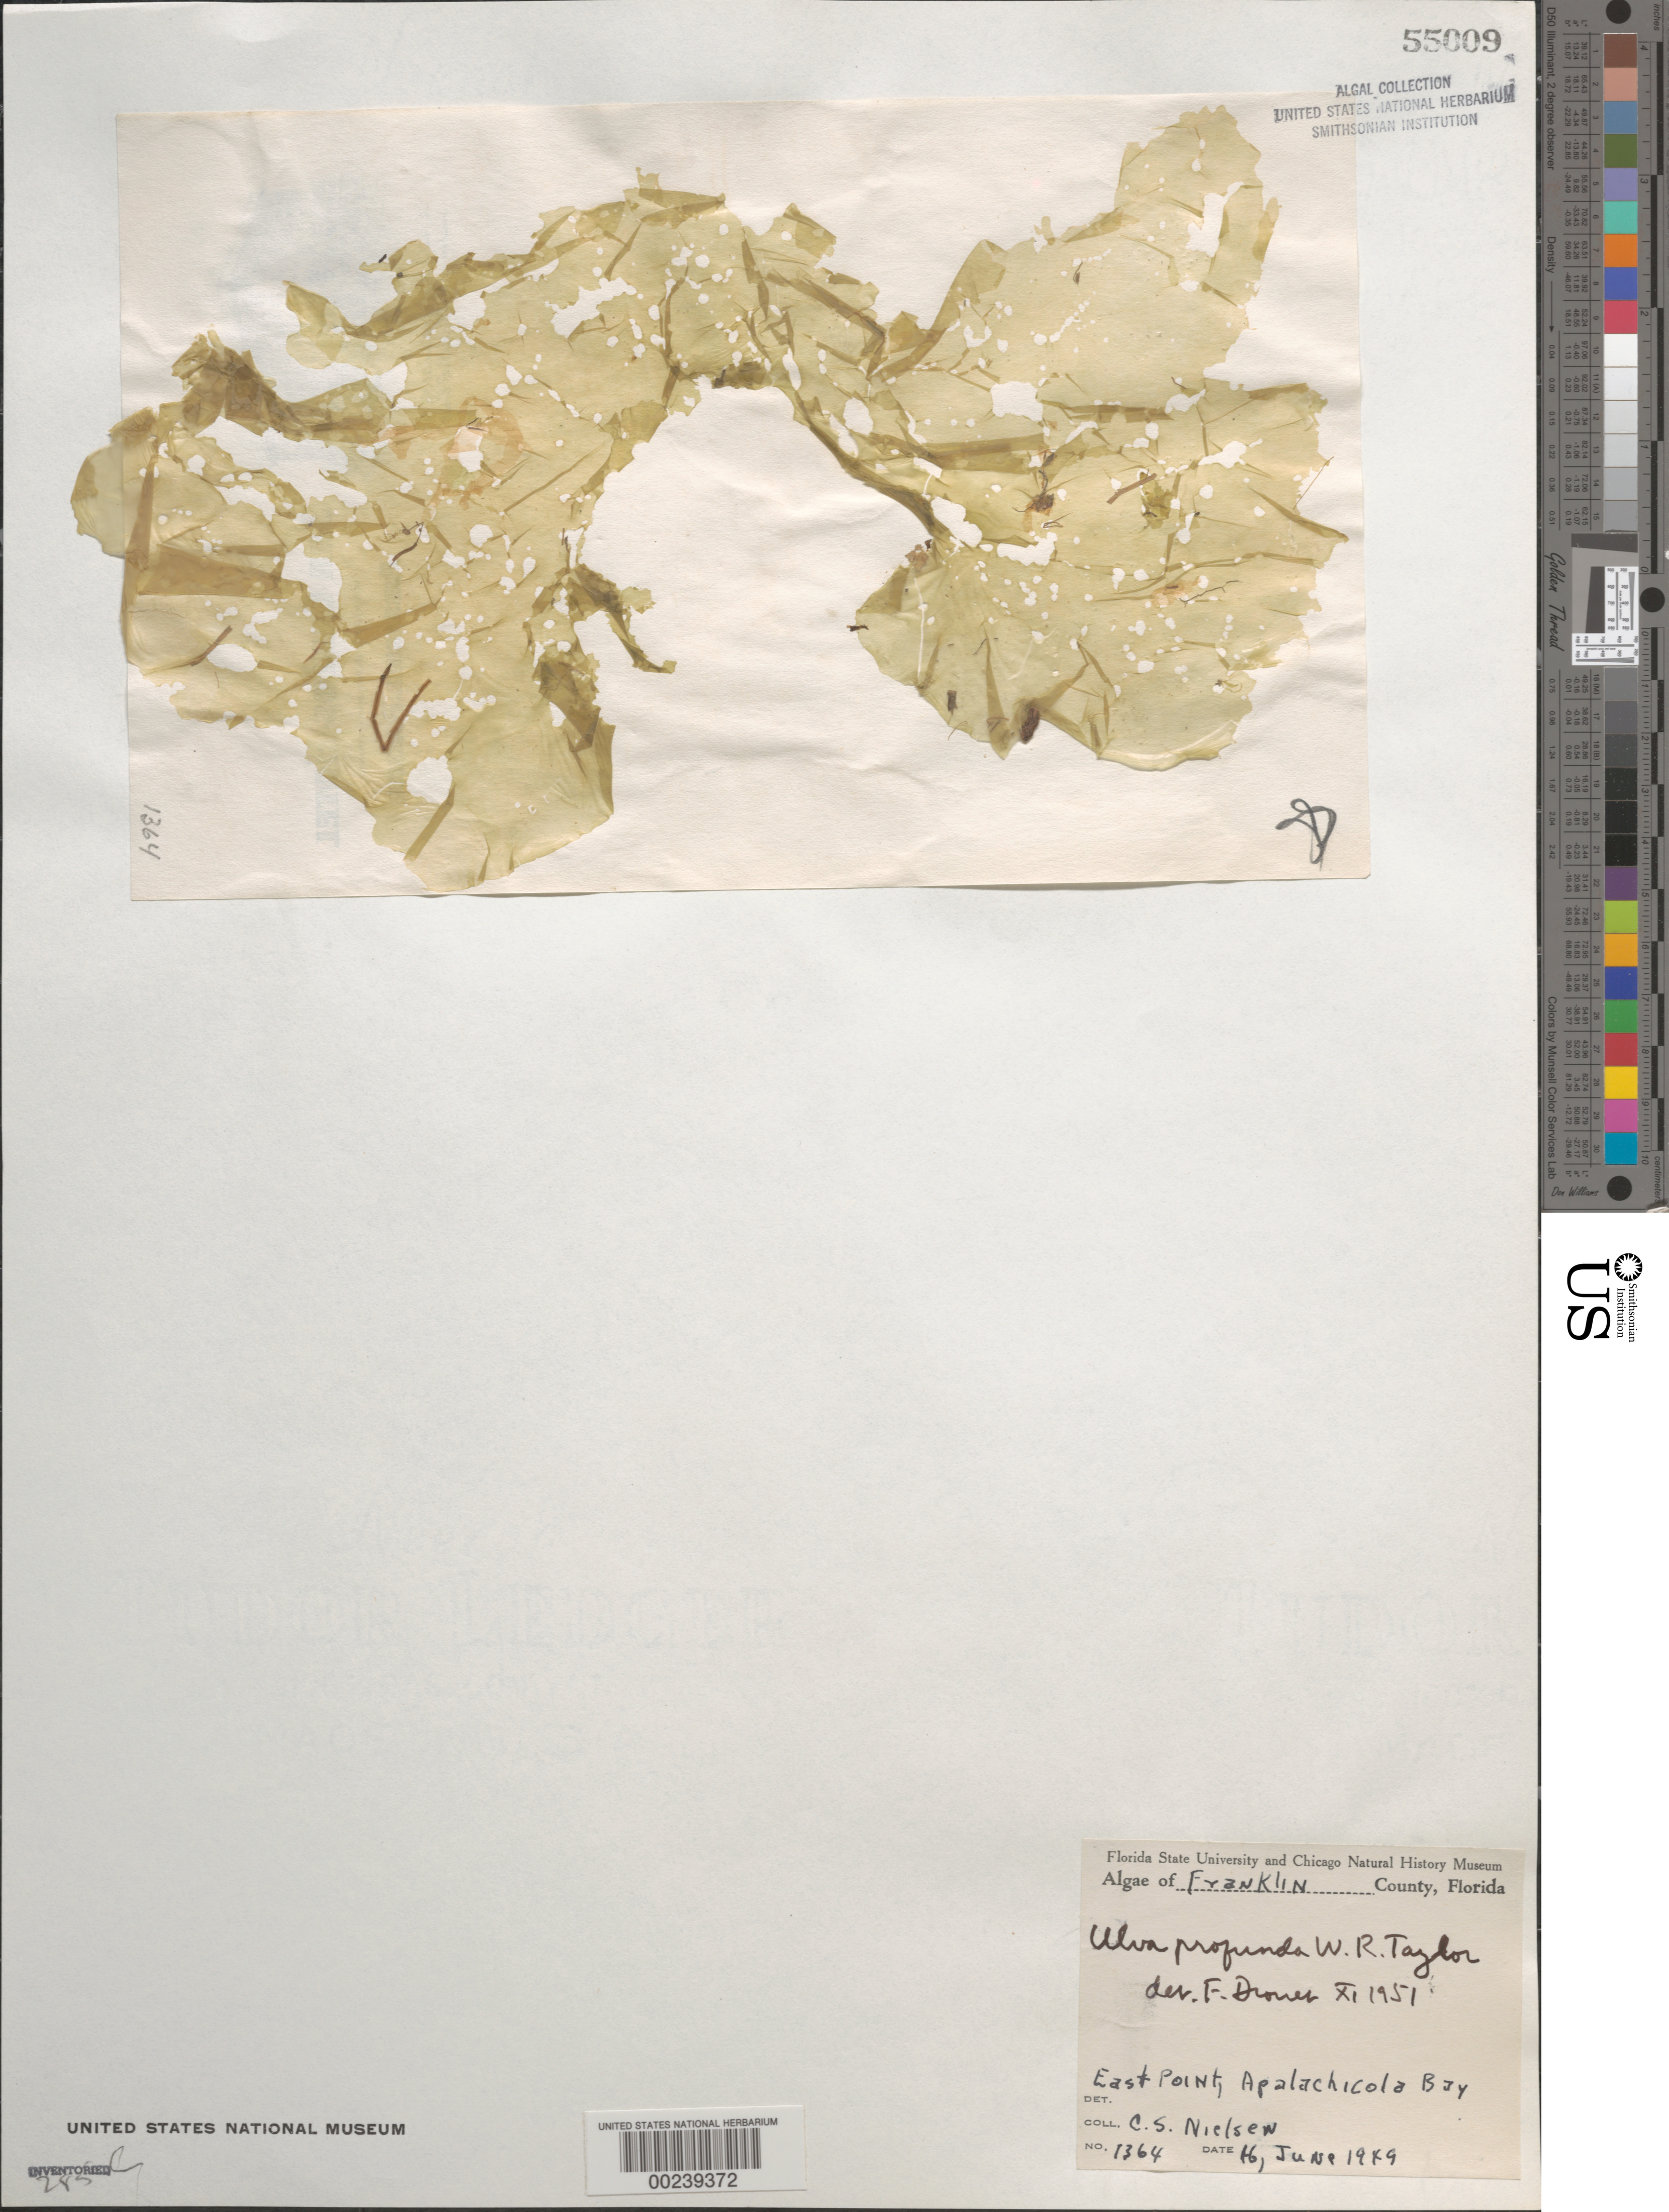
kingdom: Plantae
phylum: Chlorophyta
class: Ulvophyceae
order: Ulvales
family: Ulvaceae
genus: Ulva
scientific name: Ulva profunda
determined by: Drouet, F. E.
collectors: C. S. Nielsen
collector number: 1364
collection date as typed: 16 Jun 1949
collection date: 1949-06-16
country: United States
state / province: Florida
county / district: Franklin County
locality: East Point, Apalachicola Bay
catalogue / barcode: US 55009